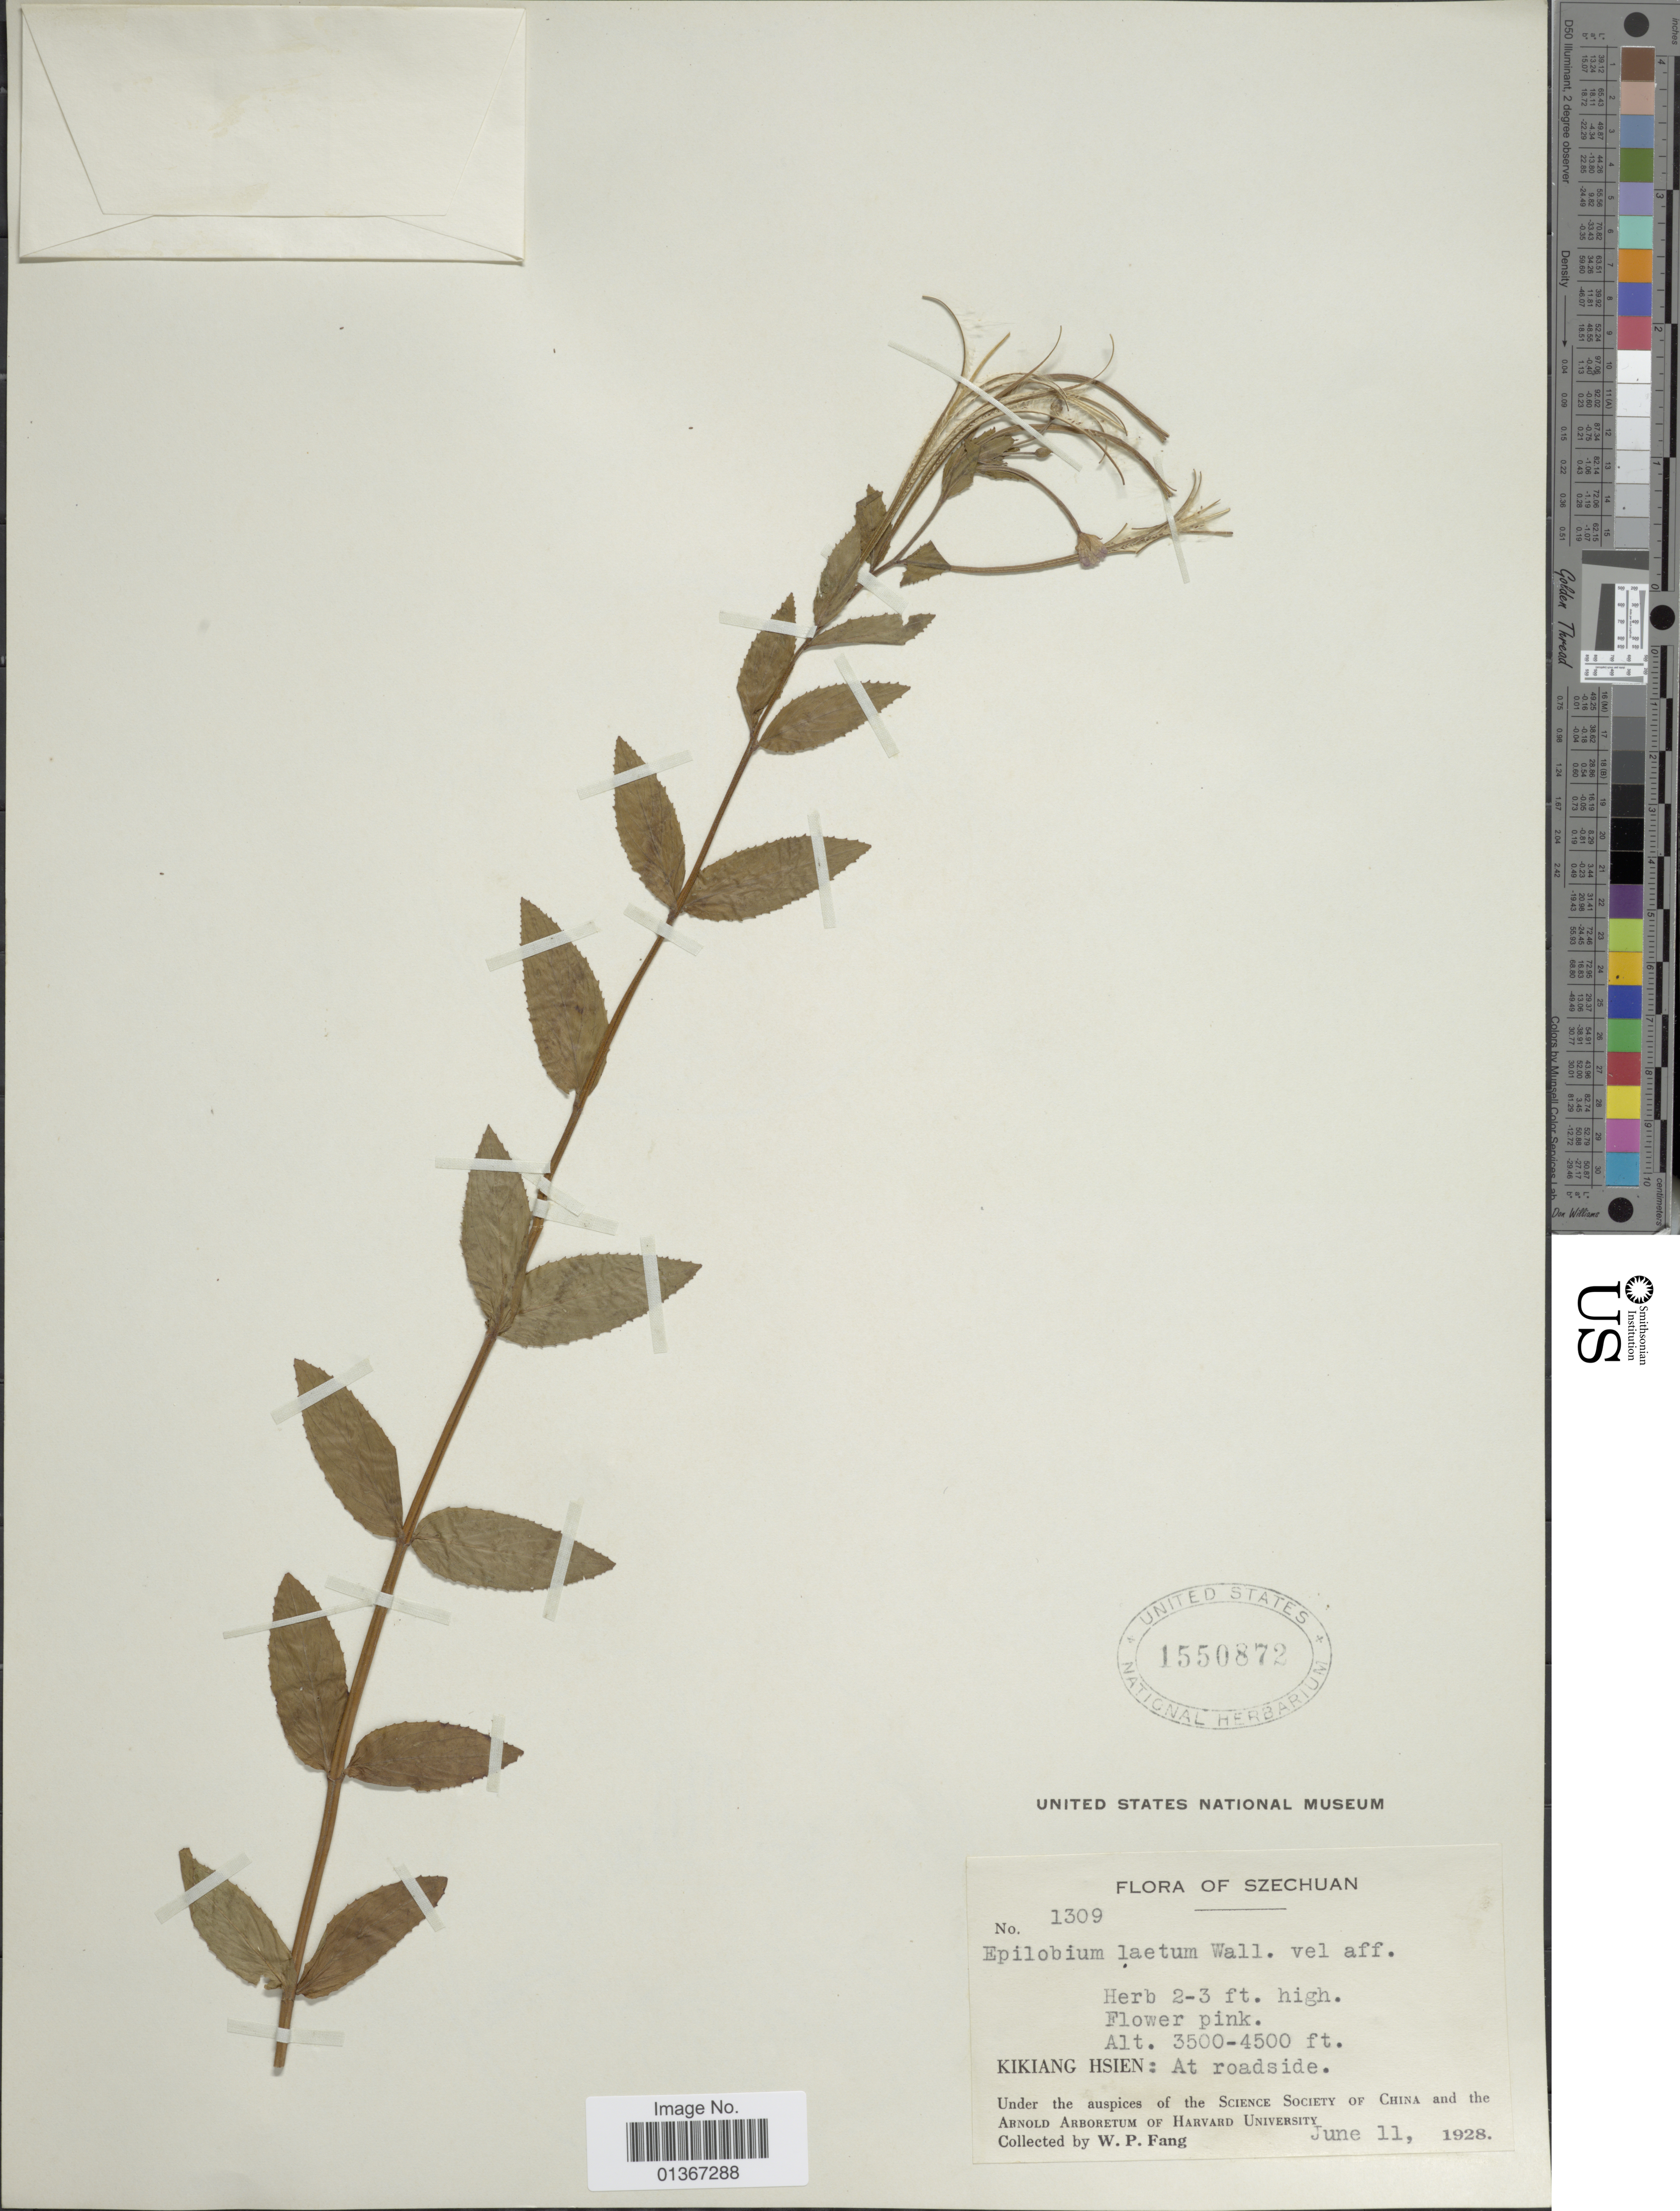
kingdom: Plantae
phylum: Tracheophyta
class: Magnoliopsida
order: Myrtales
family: Onagraceae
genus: Epilobium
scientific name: Epilobium amurense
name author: Hausskn.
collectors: W. P. Fang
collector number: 1309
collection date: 1928-06-11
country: China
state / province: Sichuan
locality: Szechuan. Kikiang Hsien: At roadside.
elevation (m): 1067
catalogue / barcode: US 1550872